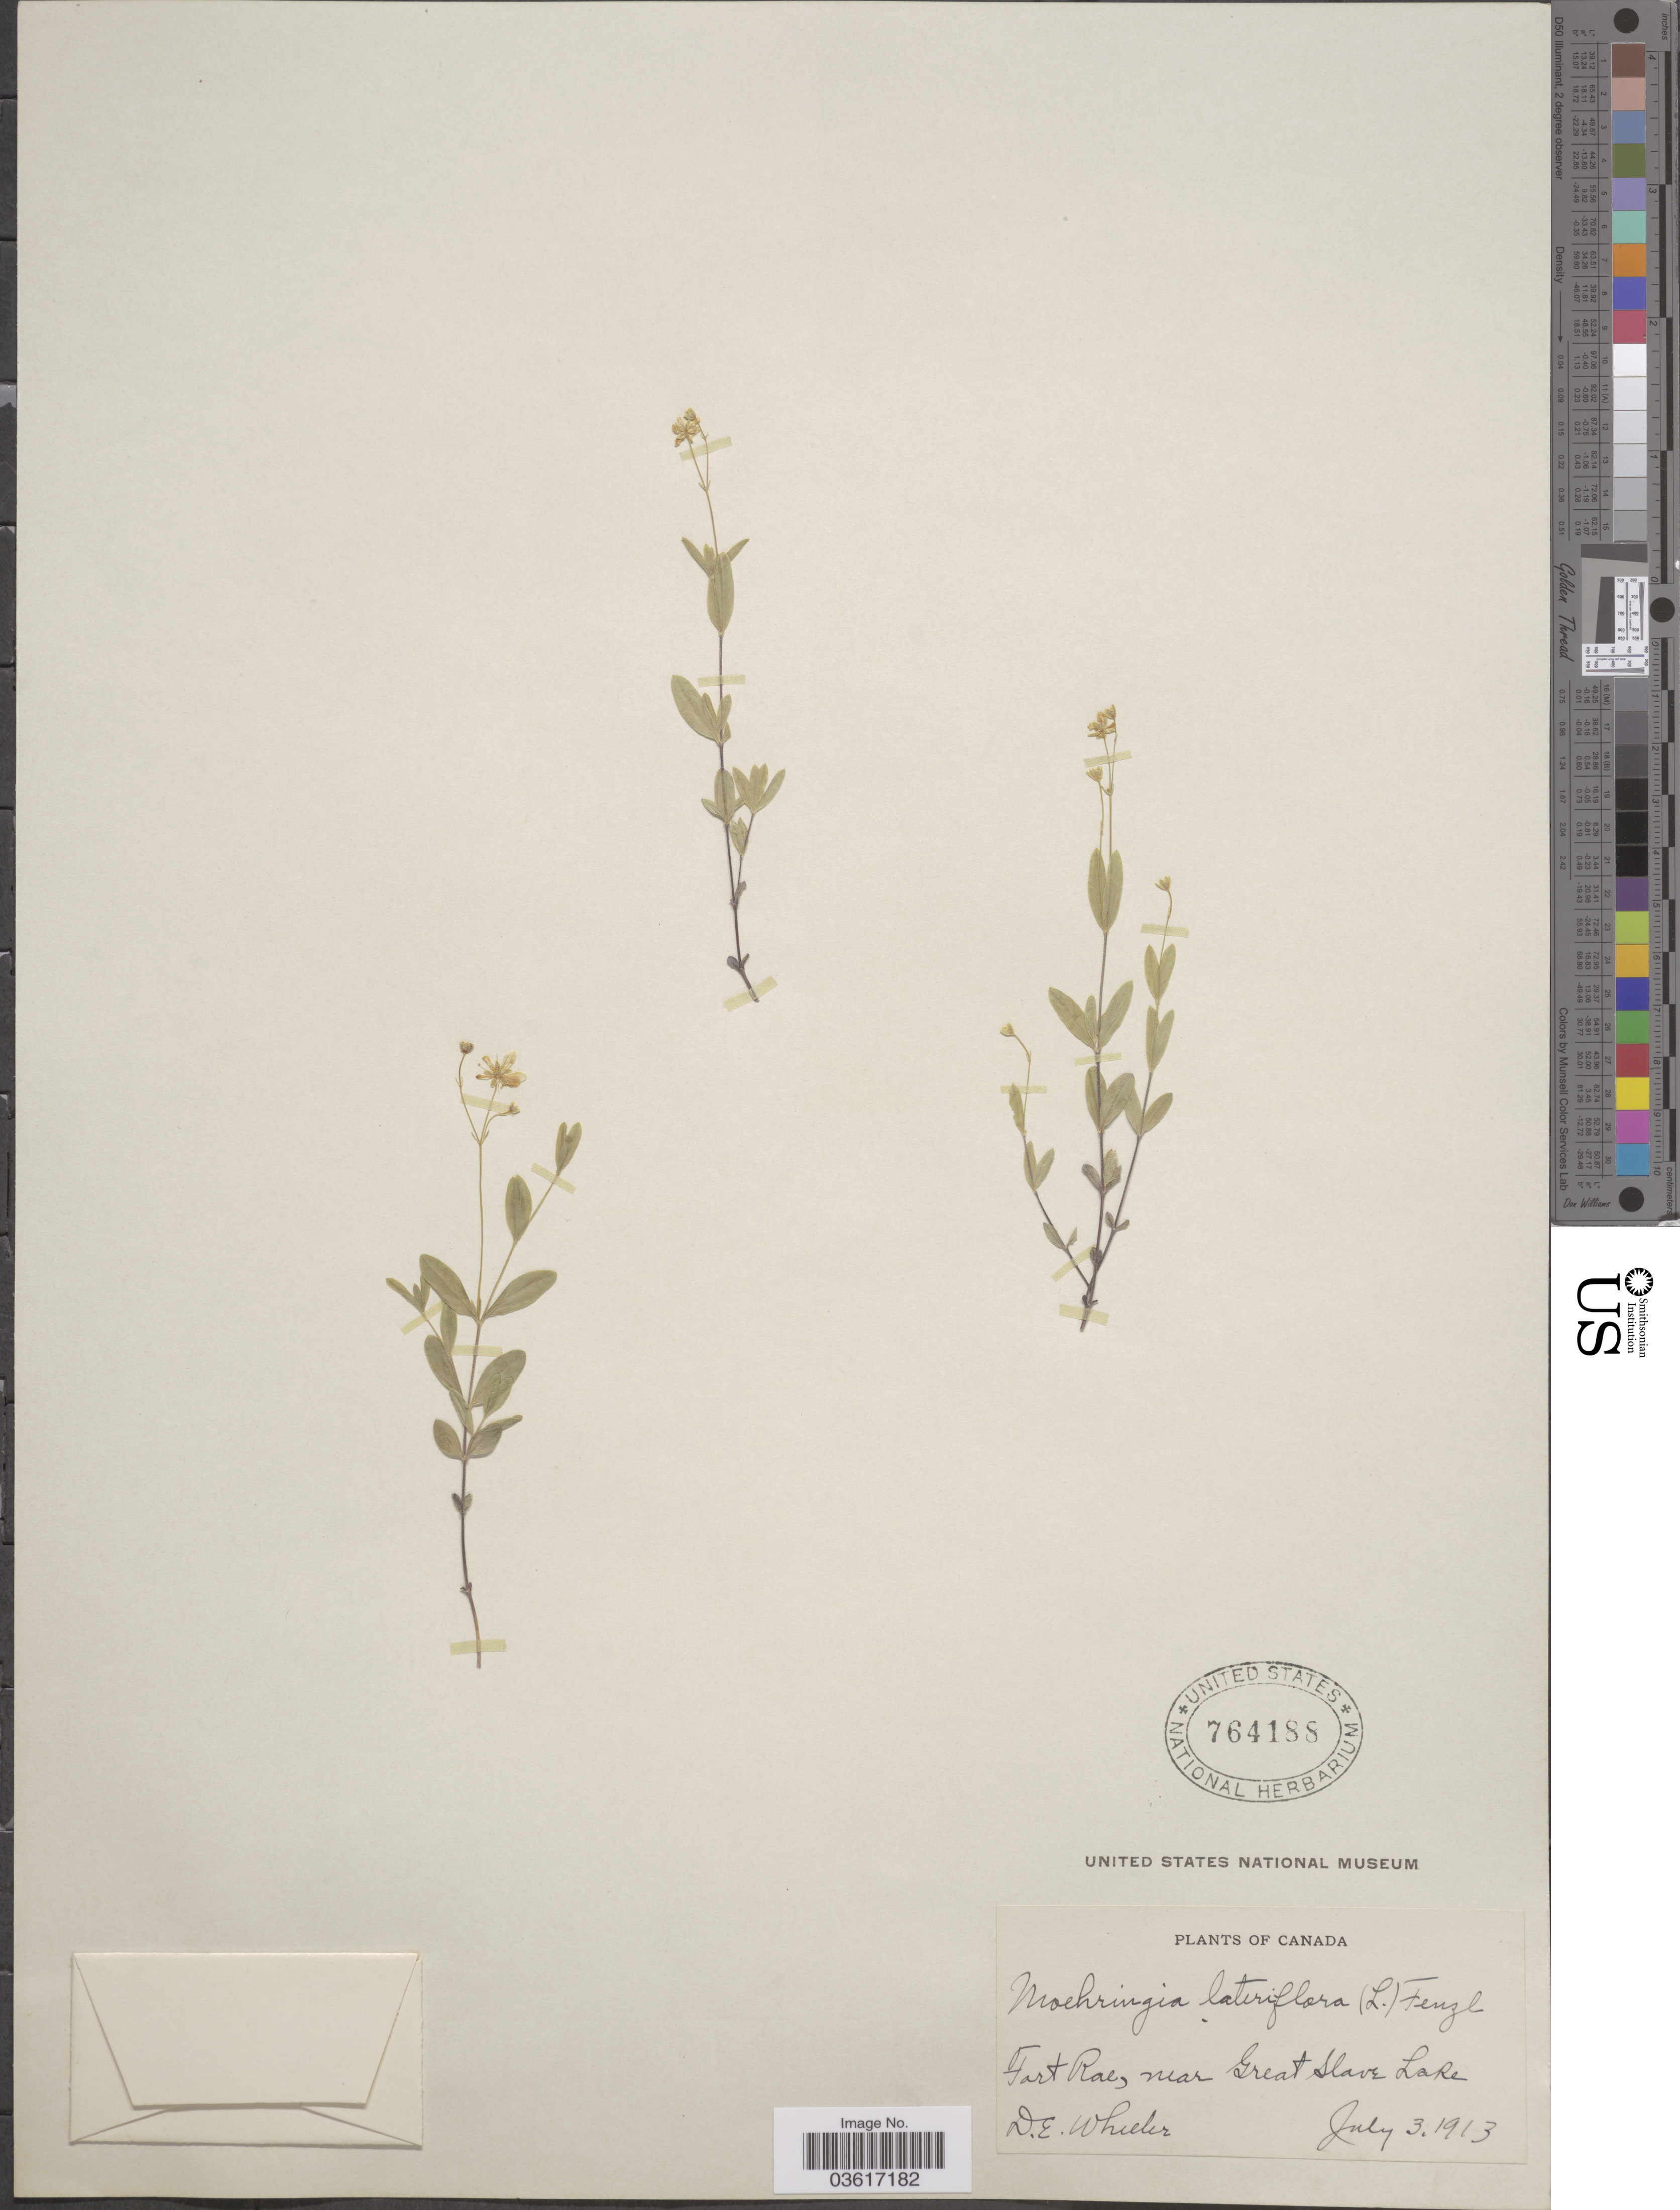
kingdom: Plantae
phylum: Tracheophyta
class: Magnoliopsida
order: Caryophyllales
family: Caryophyllaceae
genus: Moehringia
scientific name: Moehringia lateriflora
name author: (L.) Fenzl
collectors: D. Wheeler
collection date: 1913-07-03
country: Canada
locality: Fort Rae, near Great Slave Lake.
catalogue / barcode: US 764188